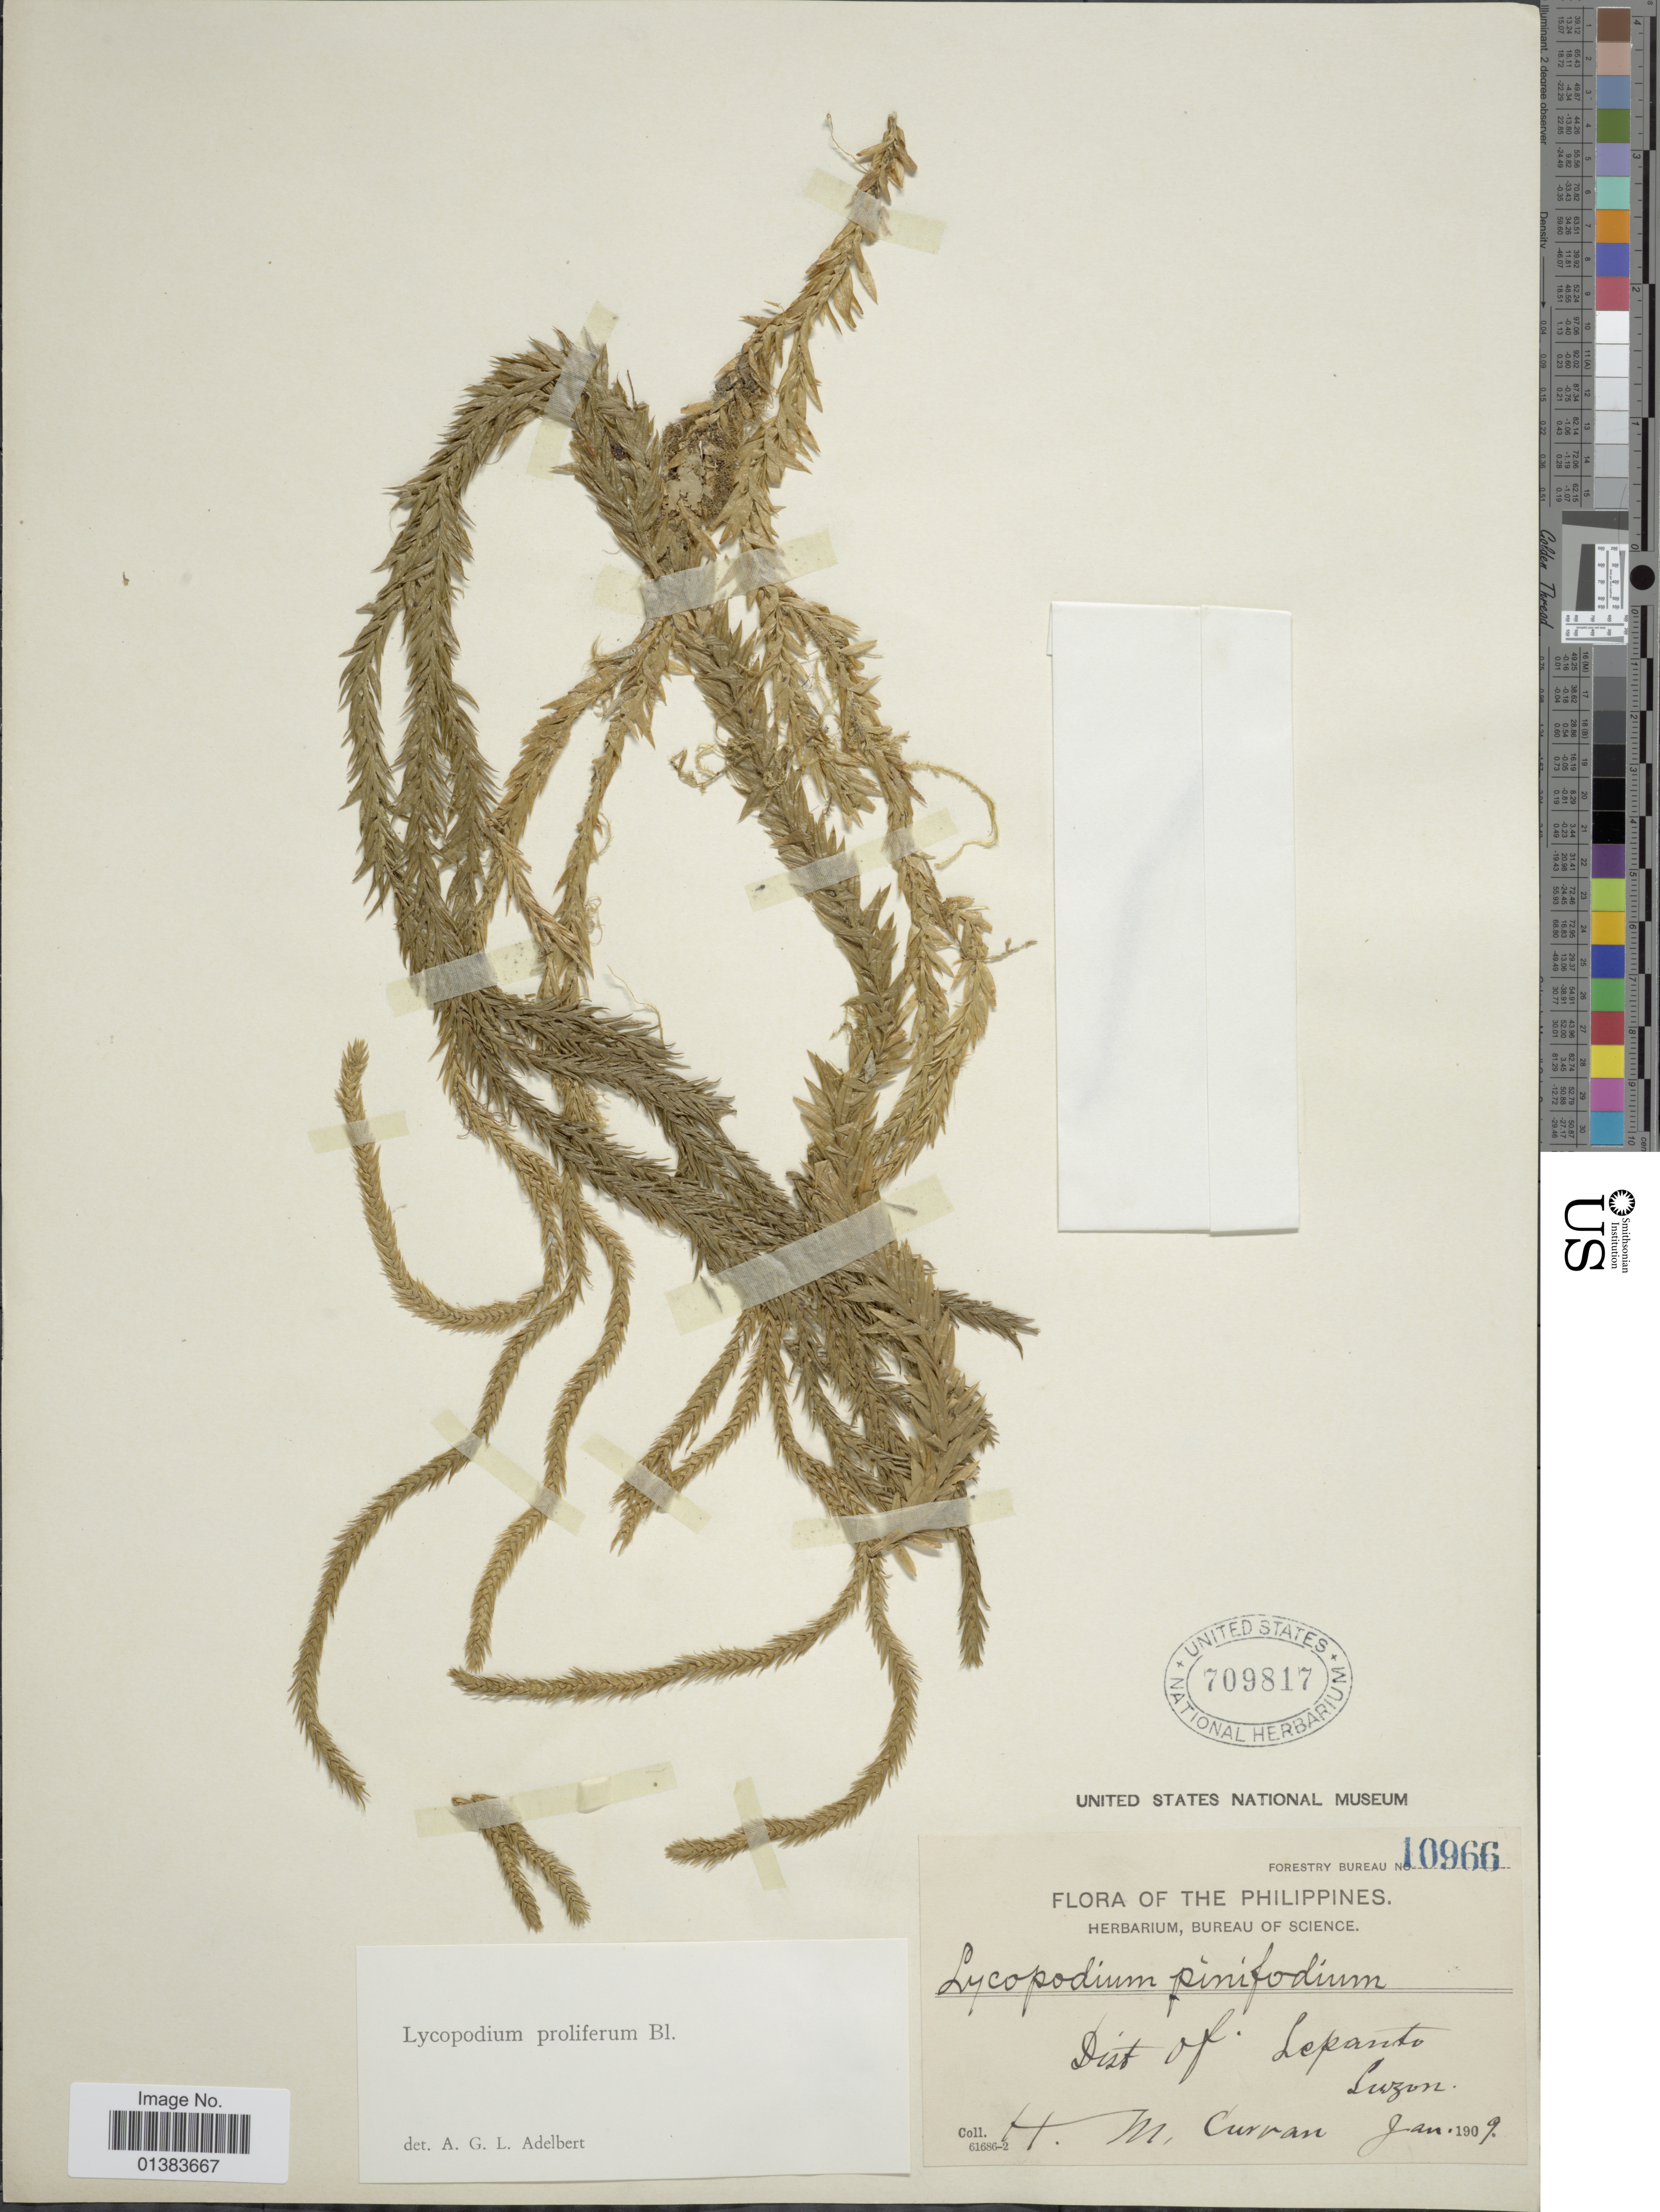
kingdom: Plantae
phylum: Tracheophyta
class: Lycopodiopsida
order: Lycopodiales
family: Lycopodiaceae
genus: Phlegmariurus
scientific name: Phlegmariurus merrillii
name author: (Herter) A. R. Field & Bostock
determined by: Field, A. R.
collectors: H. M. Curran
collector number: Forestry Bureau 10966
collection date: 1909-01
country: Philippines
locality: Dist of Lepanto, Luzon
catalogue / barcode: US 709817